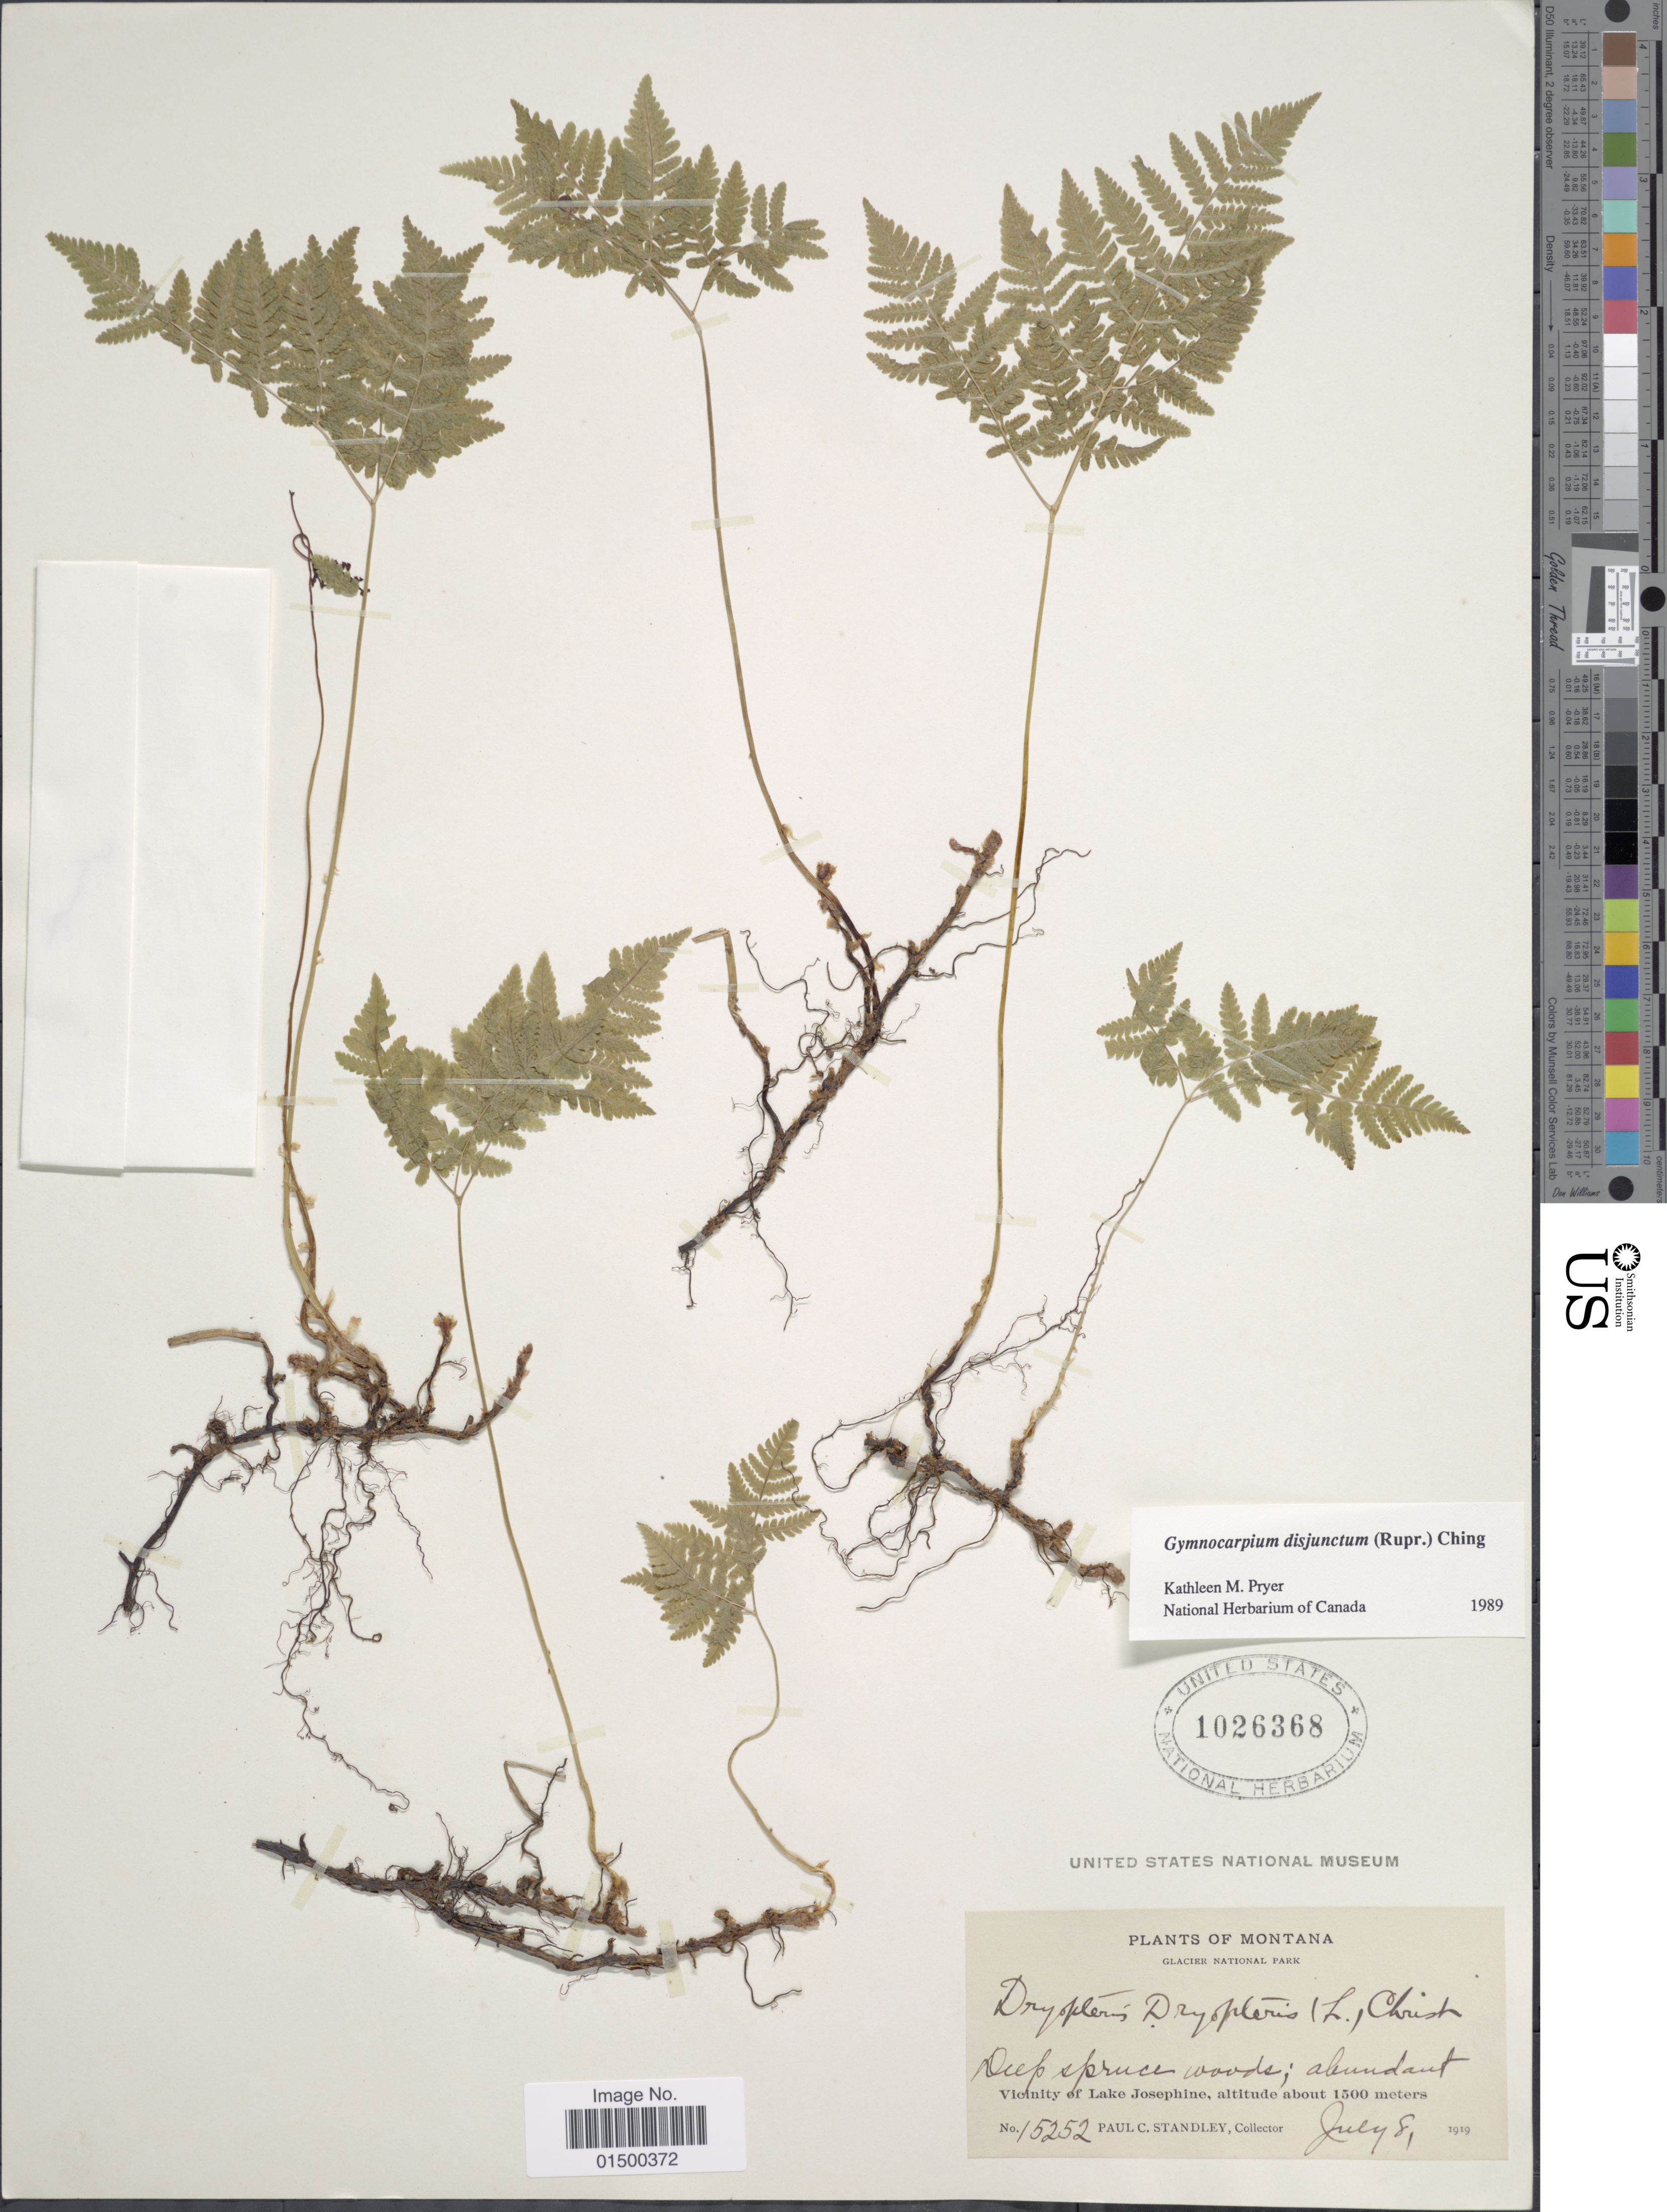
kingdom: Plantae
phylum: Tracheophyta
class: Polypodiopsida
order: Polypodiales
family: Cystopteridaceae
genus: Gymnocarpium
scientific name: Gymnocarpium disjunctum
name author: (Rupr.) Ching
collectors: P. C. Standley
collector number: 15252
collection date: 1919-07-08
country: United States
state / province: Montana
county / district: Glacier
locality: Glacier National Park, Vicinity of Lake Josephine.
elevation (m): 1500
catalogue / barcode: US 1026368